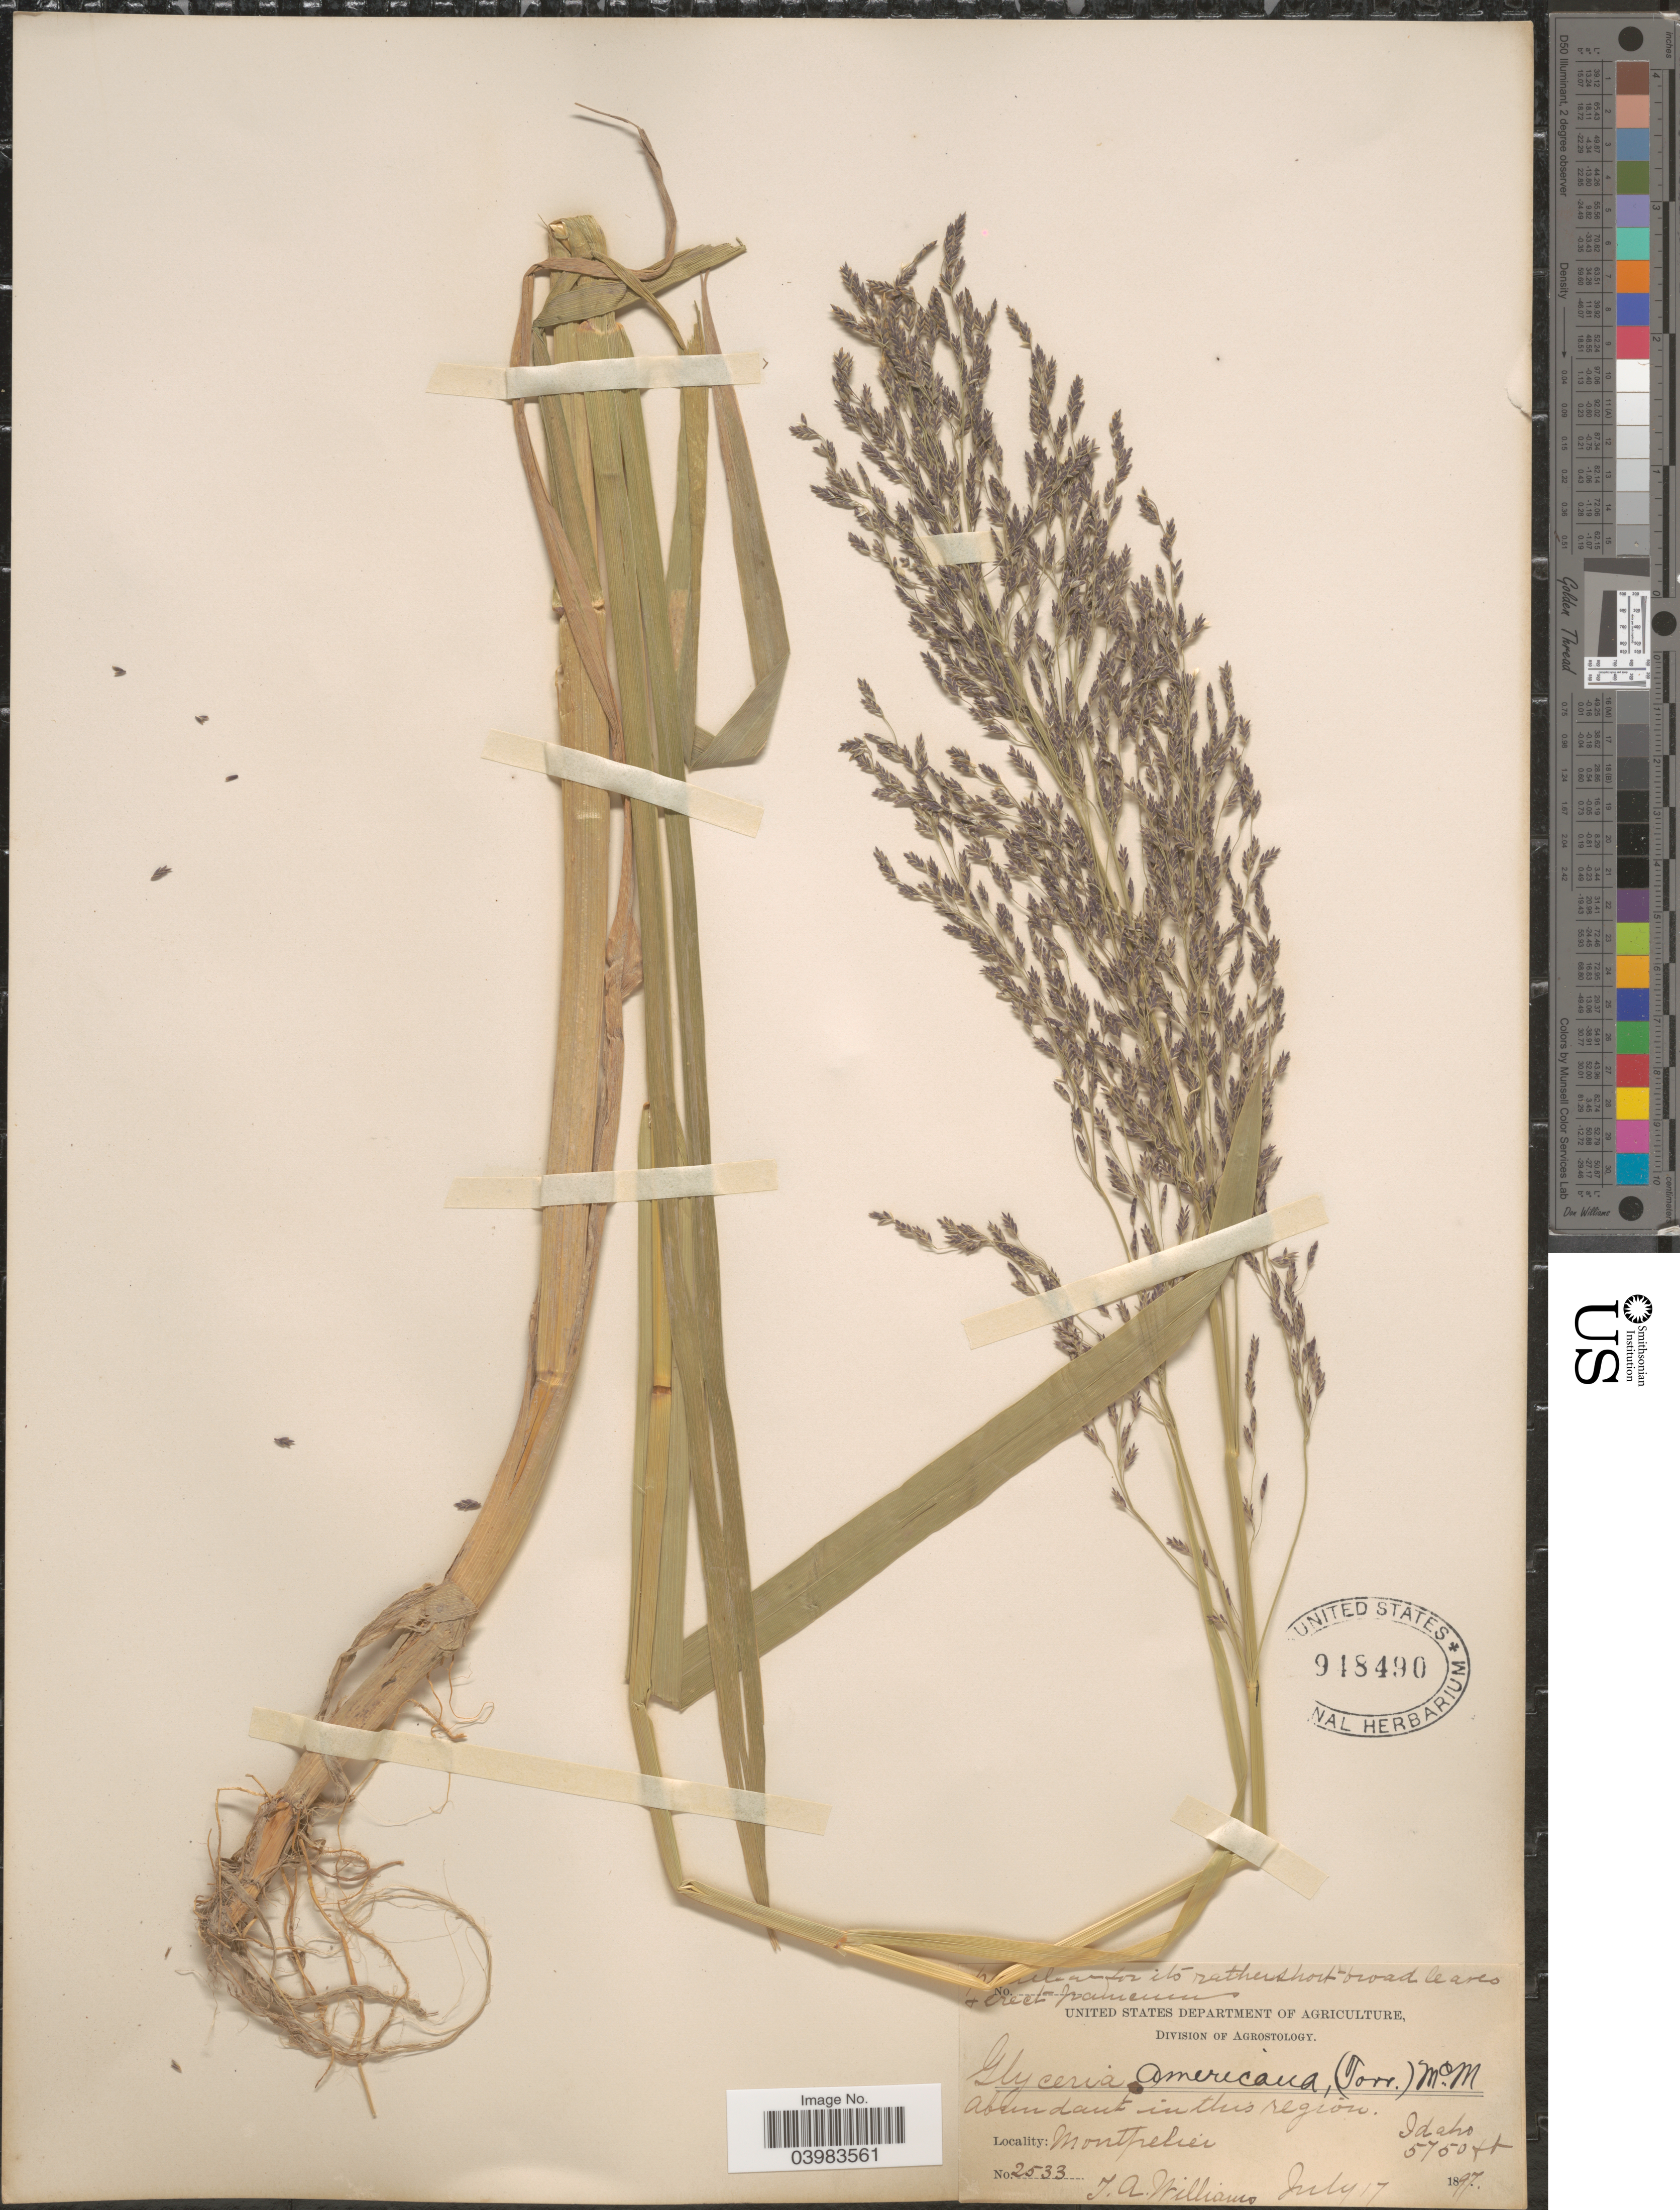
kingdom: Plantae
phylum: Tracheophyta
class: Liliopsida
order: Poales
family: Poaceae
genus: Glyceria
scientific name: Glyceria grandis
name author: S. Watson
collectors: T. A. Williams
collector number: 2533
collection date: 1897-07-17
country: United States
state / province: Idaho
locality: In this region. Montpelier.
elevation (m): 1753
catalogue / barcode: US 948490